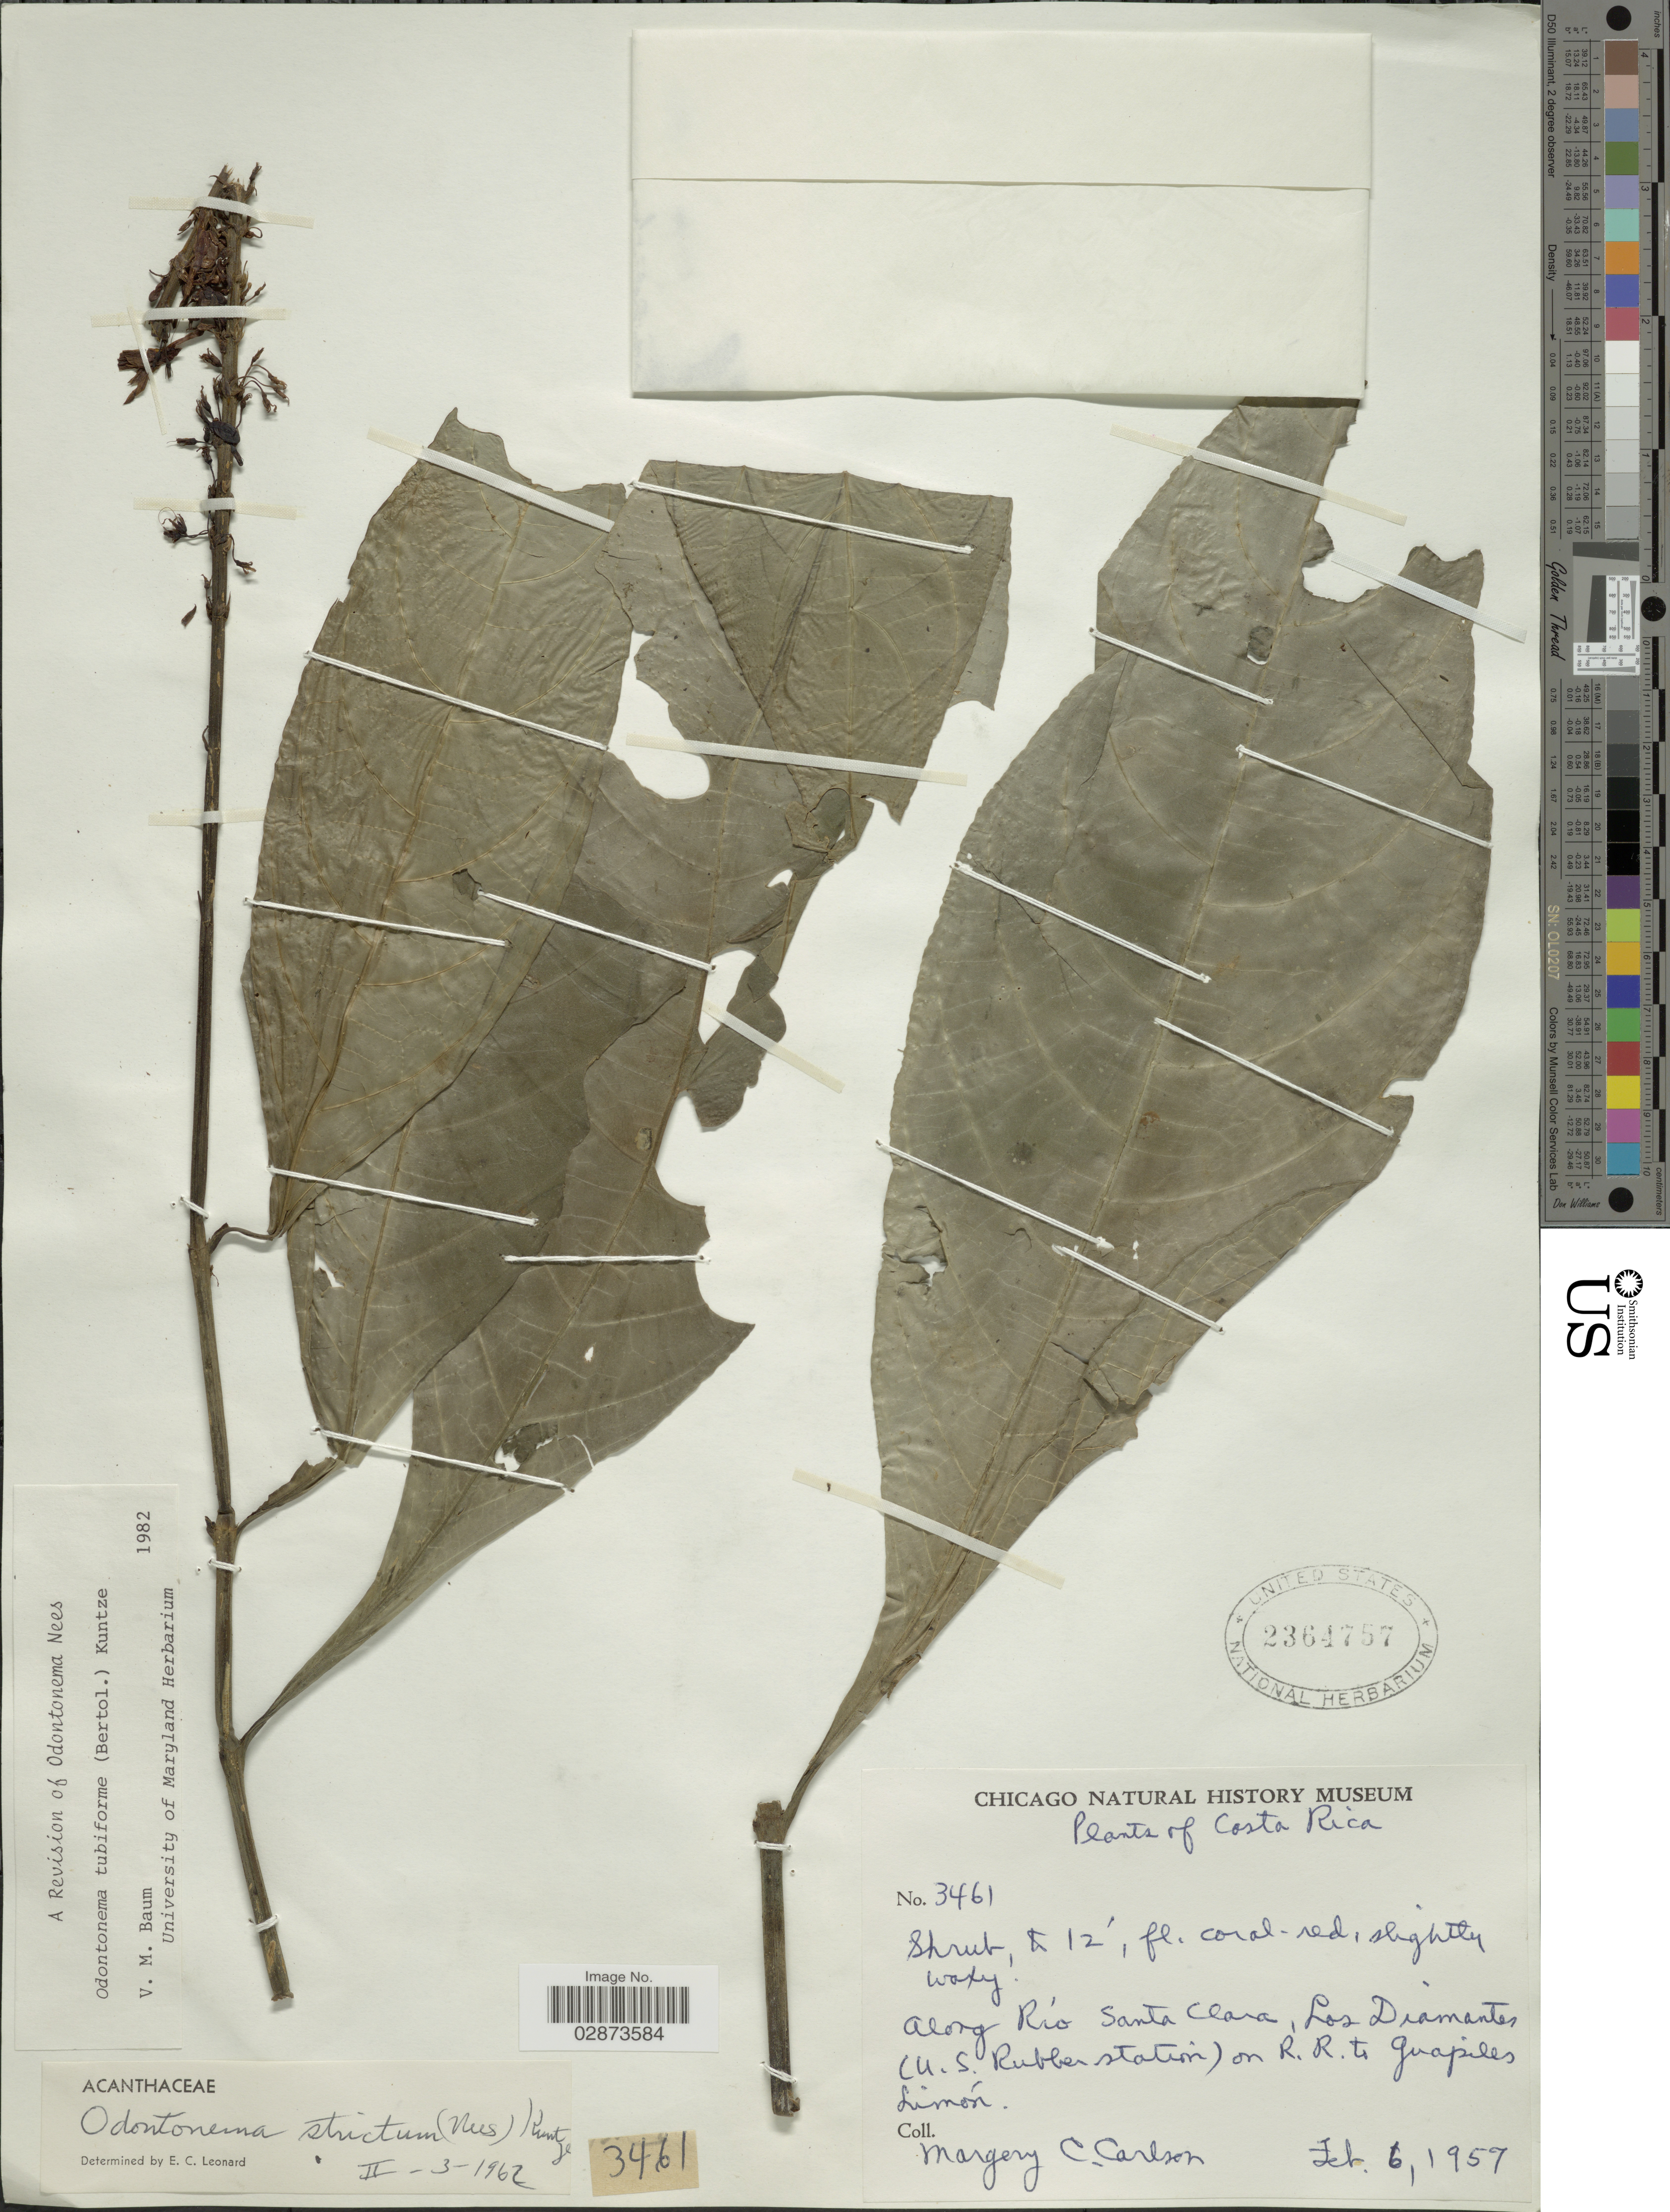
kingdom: Plantae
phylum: Tracheophyta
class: Magnoliopsida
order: Lamiales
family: Acanthaceae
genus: Odontonema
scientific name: Odontonema tubaeforme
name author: (Bertol.) Kuntze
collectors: M. C. Carlson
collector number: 3461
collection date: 1957-02-06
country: Costa Rica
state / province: Limón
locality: Along Río Santa Clara, Los Diamantes (U.S. Rubber station) on R.R. to Guapiles, Limón.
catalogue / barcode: US 2364757